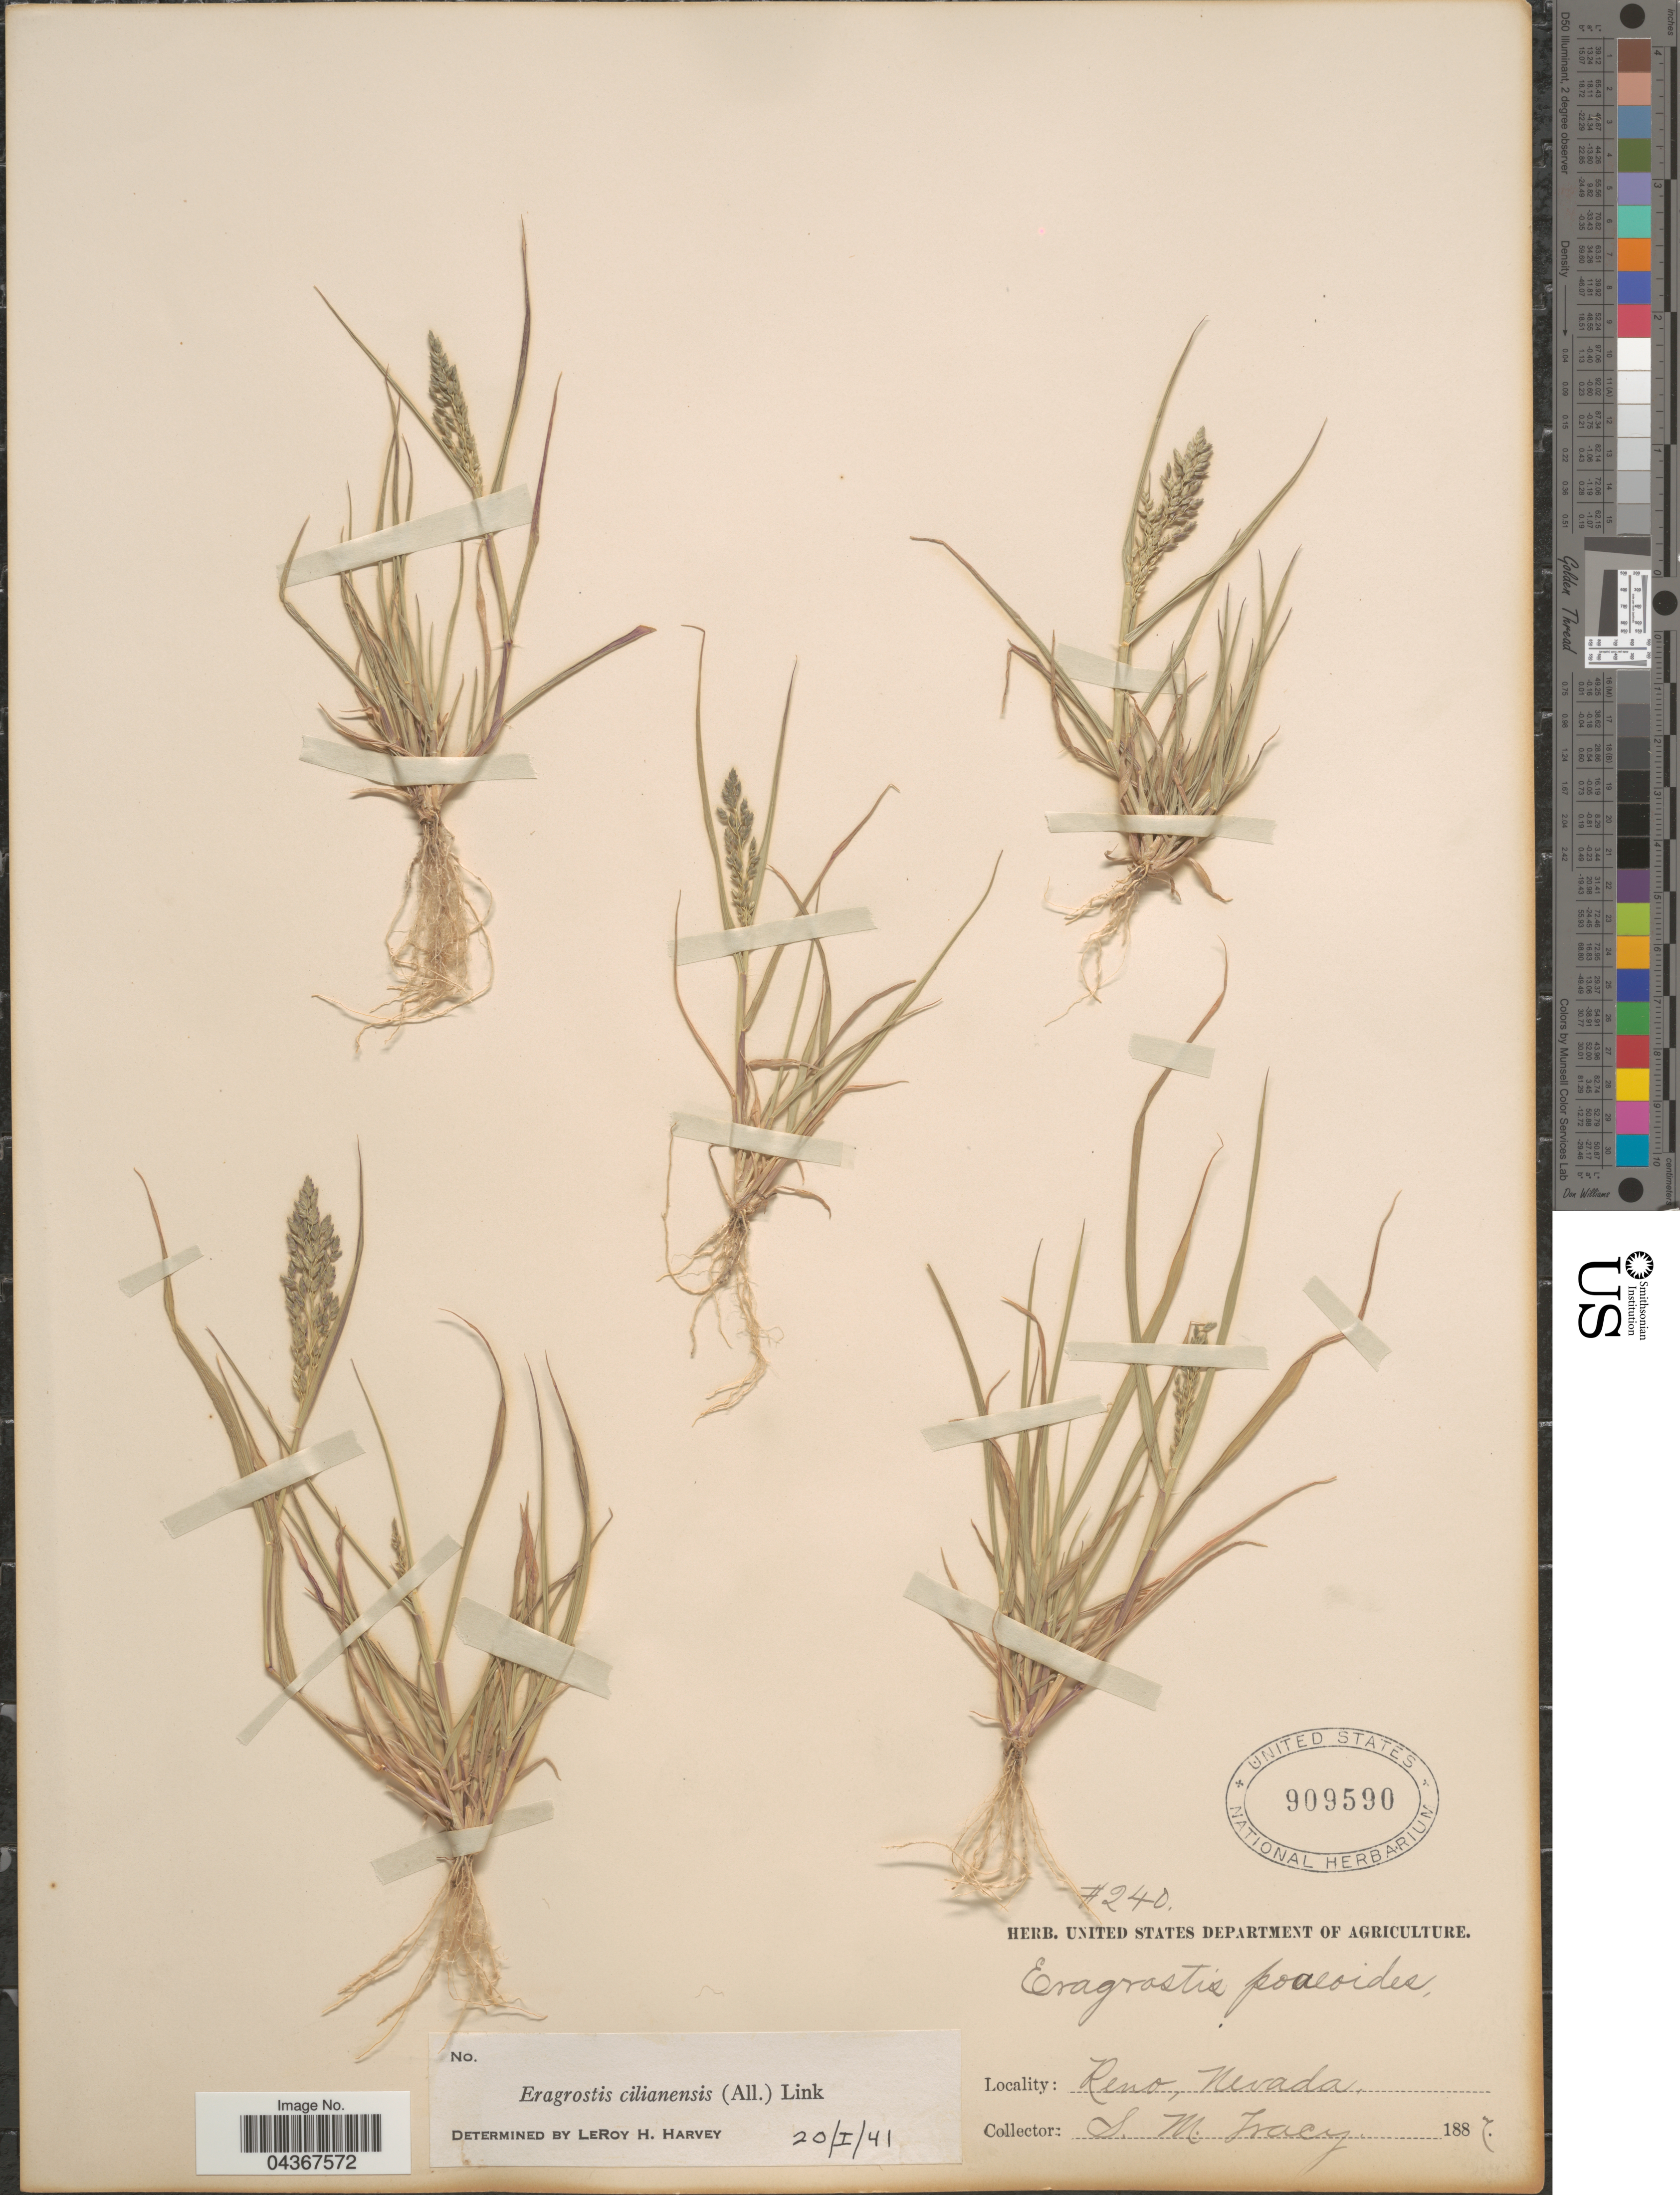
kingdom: Plantae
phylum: Tracheophyta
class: Liliopsida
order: Poales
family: Poaceae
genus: Eragrostis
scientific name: Eragrostis cilianensis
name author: (Bellardi) Vignolo ex Janch.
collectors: S. M. Tracy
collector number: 240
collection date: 1887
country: United States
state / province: Nevada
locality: Reno.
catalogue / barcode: US 909590